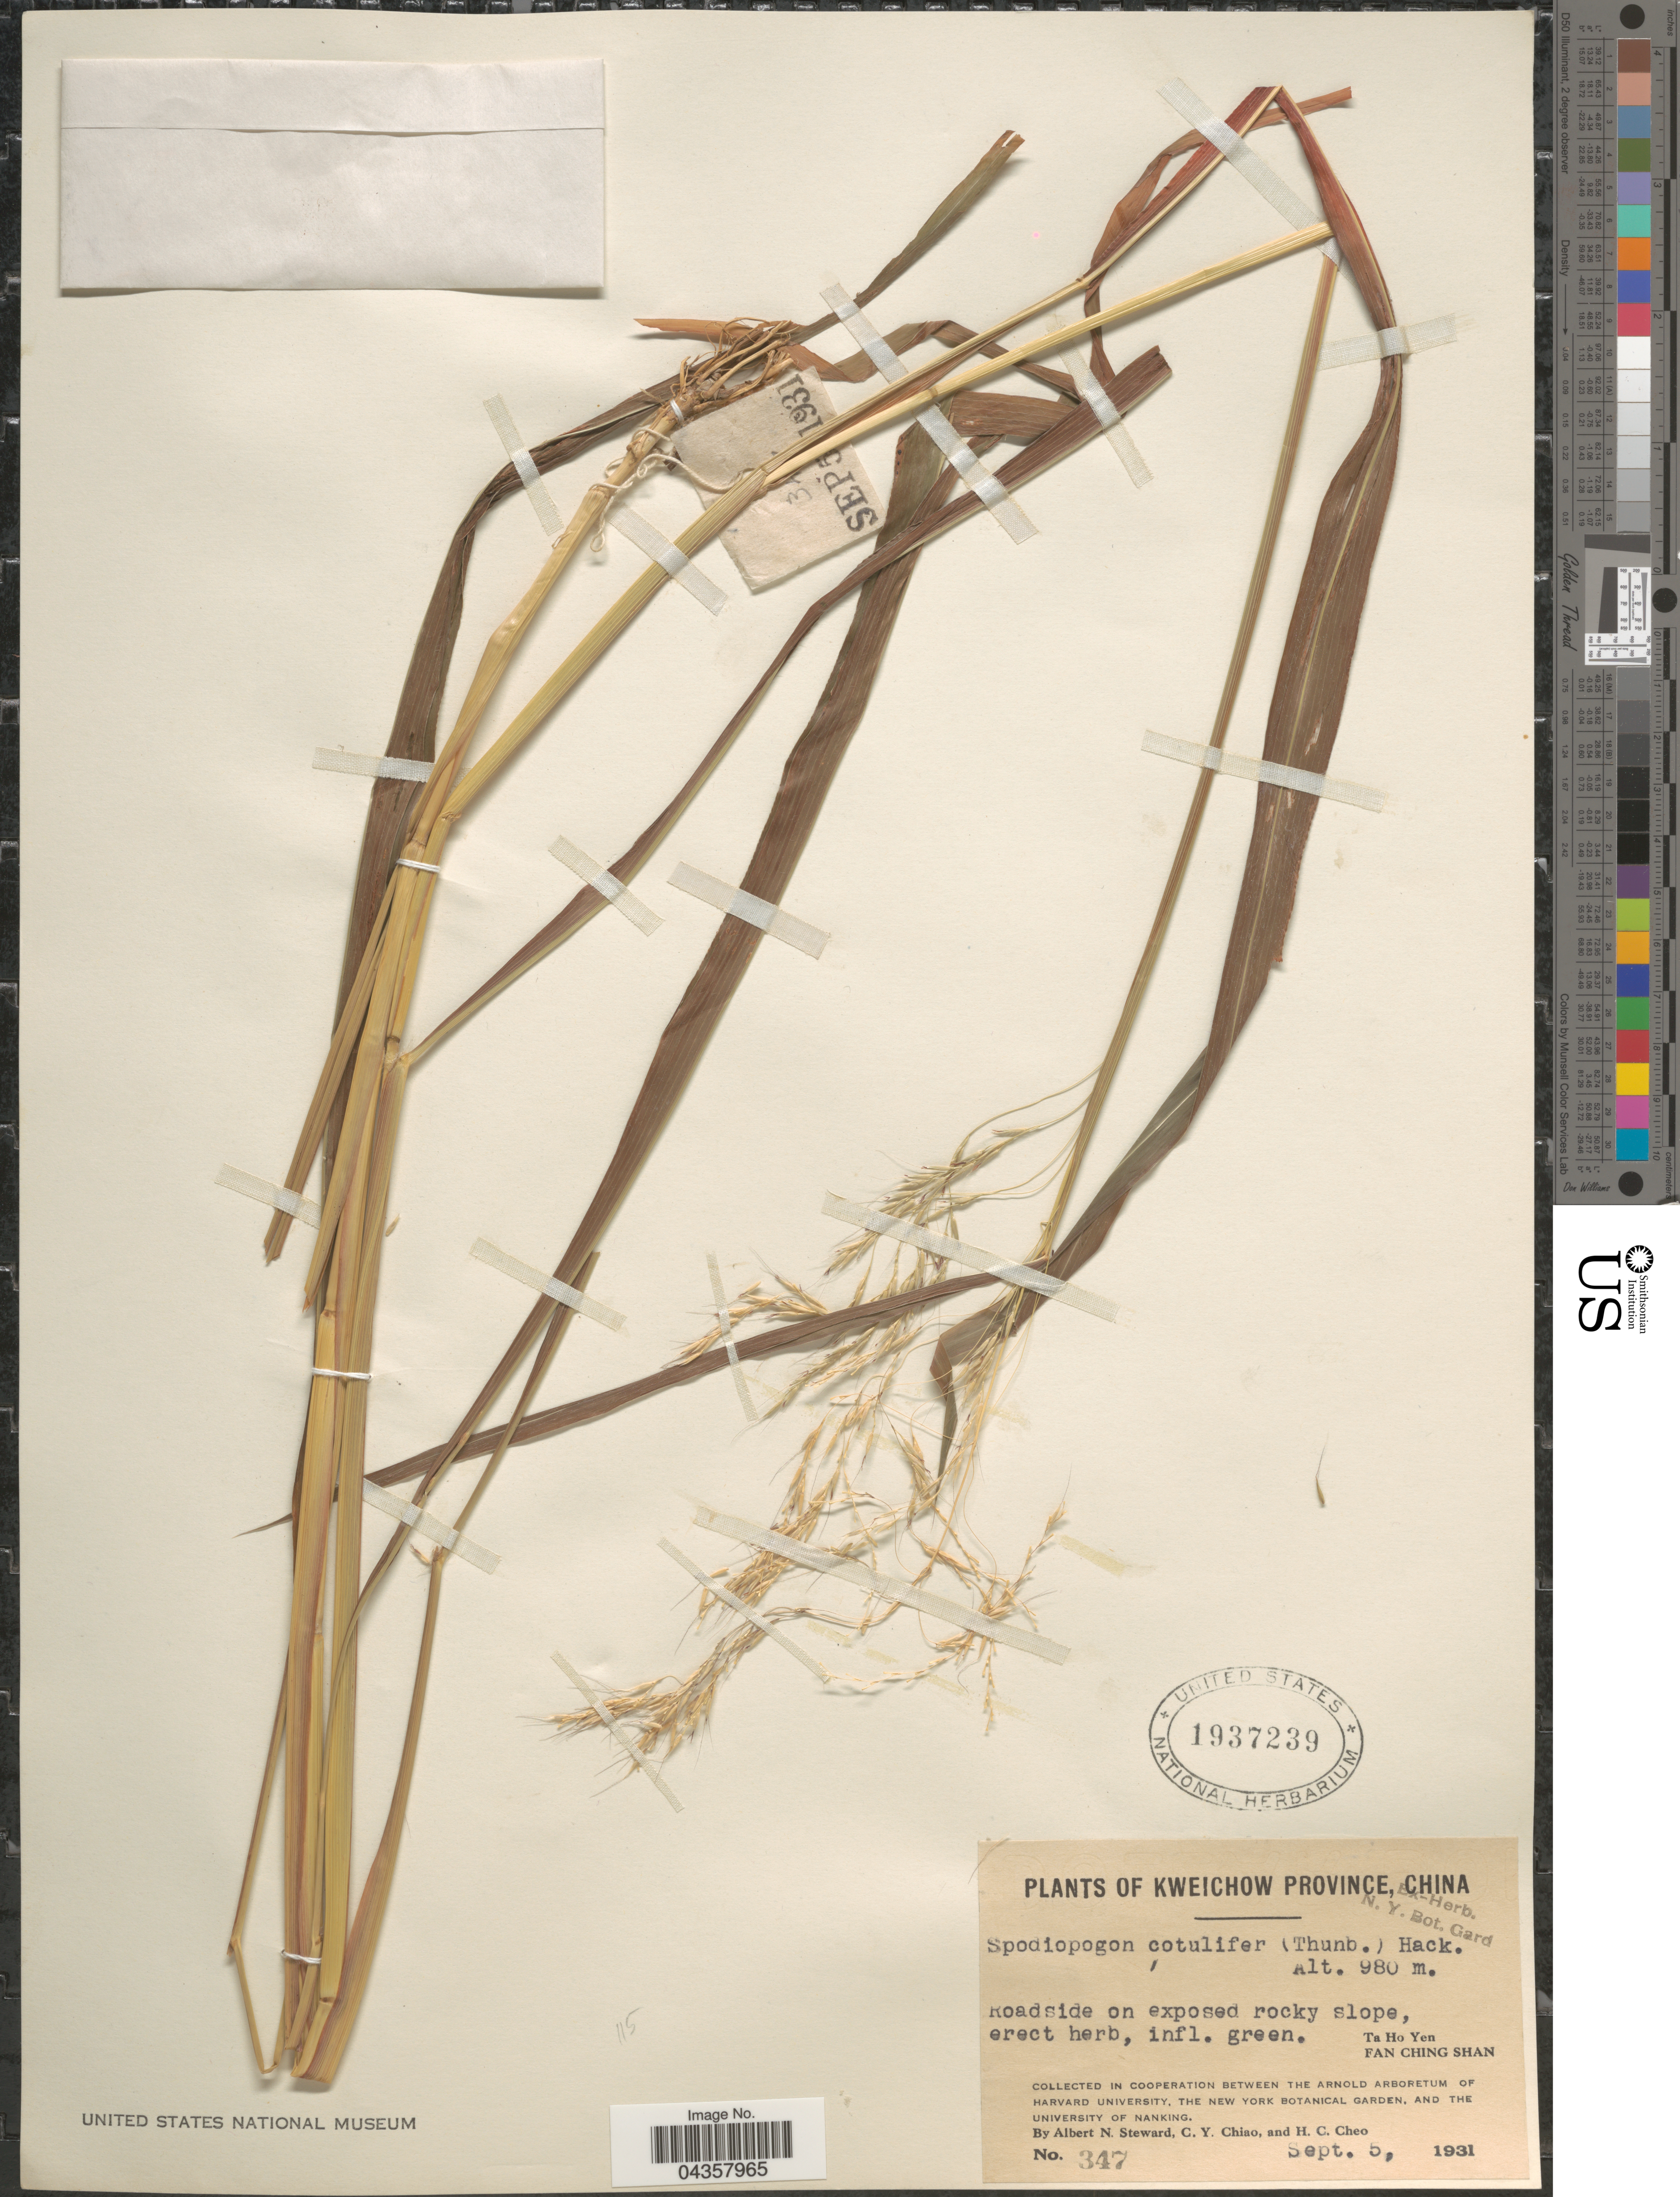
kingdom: Plantae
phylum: Tracheophyta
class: Liliopsida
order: Poales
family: Poaceae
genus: Spodiopogon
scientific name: Spodiopogon cotulifer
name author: (Thunb.) Hack.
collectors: A. N. Steward, C. Y. Chiao & H. Cheo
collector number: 347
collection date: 1931-09-05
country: China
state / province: Guizhou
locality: Kweichow Province. Roadside on exposed rocky slope, Ta Ho Yen. Fan Ching Shan.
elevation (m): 980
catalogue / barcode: US 1937239